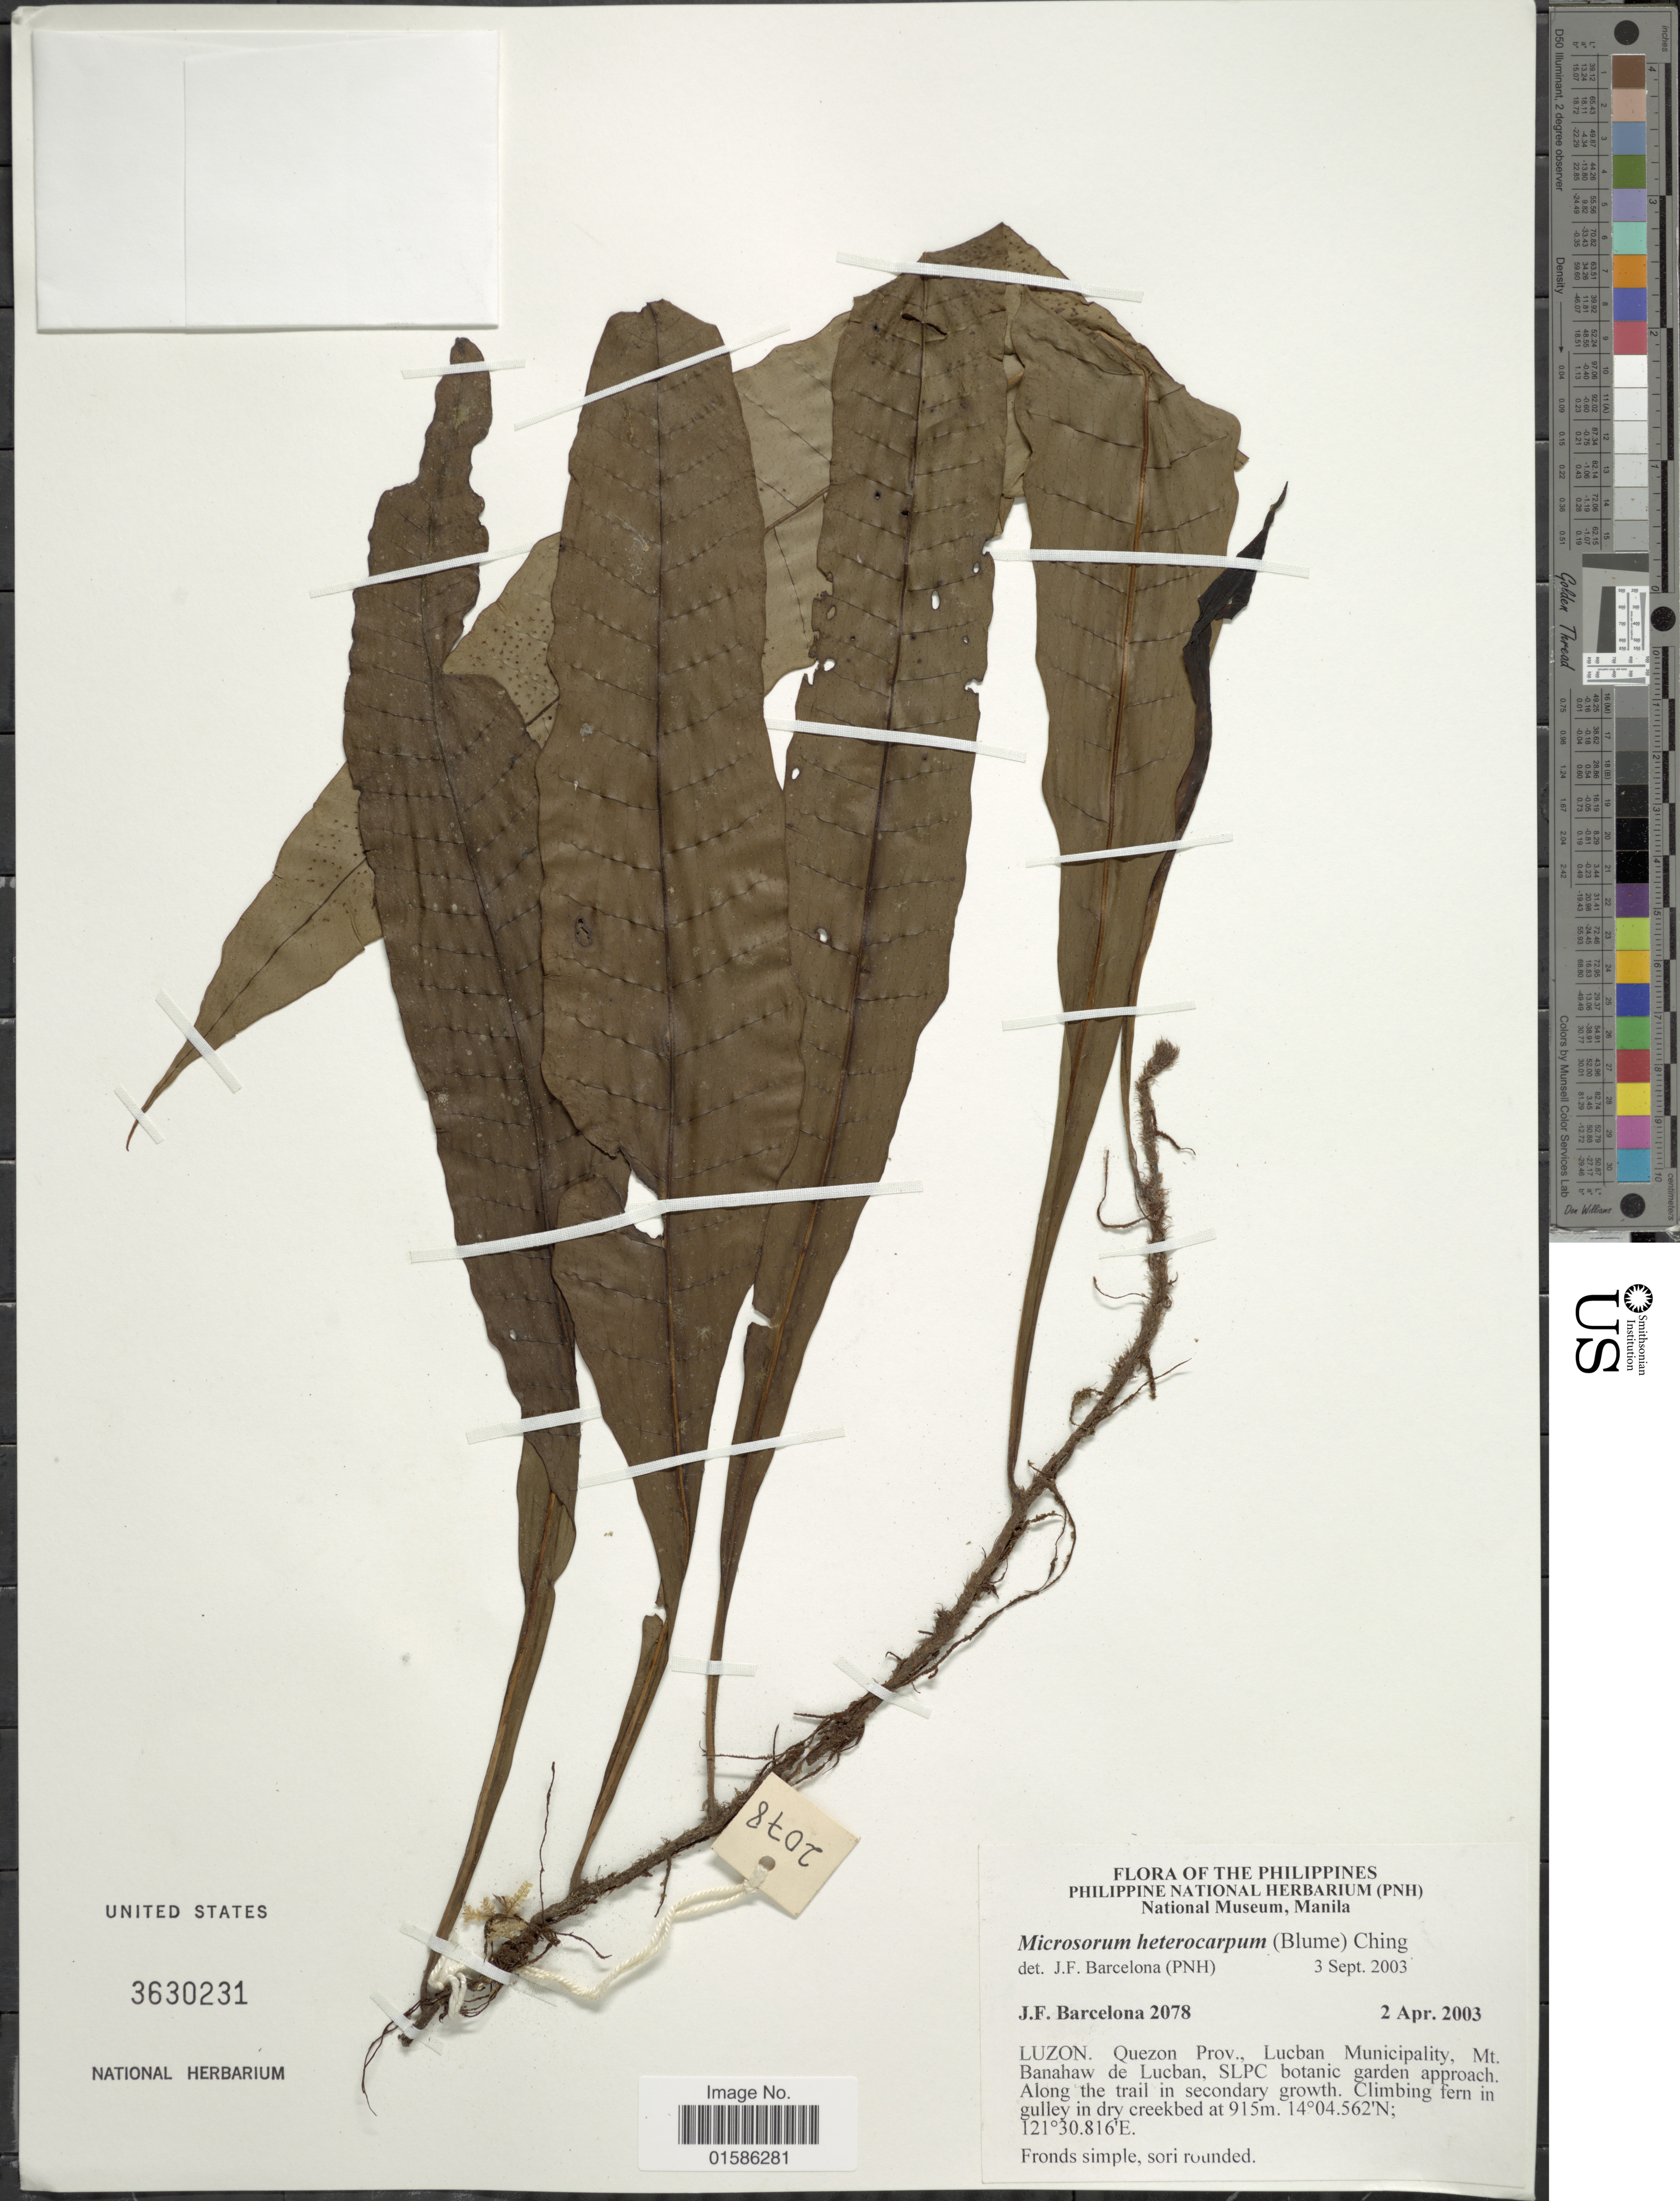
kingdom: Plantae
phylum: Tracheophyta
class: Polypodiopsida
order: Polypodiales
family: Polypodiaceae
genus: Microsorum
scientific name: Microsorum heterocarpum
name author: (Blume) Ching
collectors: J. F. Barcelona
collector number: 2078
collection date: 2003-04-02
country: Philippines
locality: Luzon. Quezon Prov., Lucban Municipality, Mt Banahaw de Lucban, SLPC botanic garden approach. Along the trail in secndary growth.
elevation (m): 915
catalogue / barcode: US 3630231